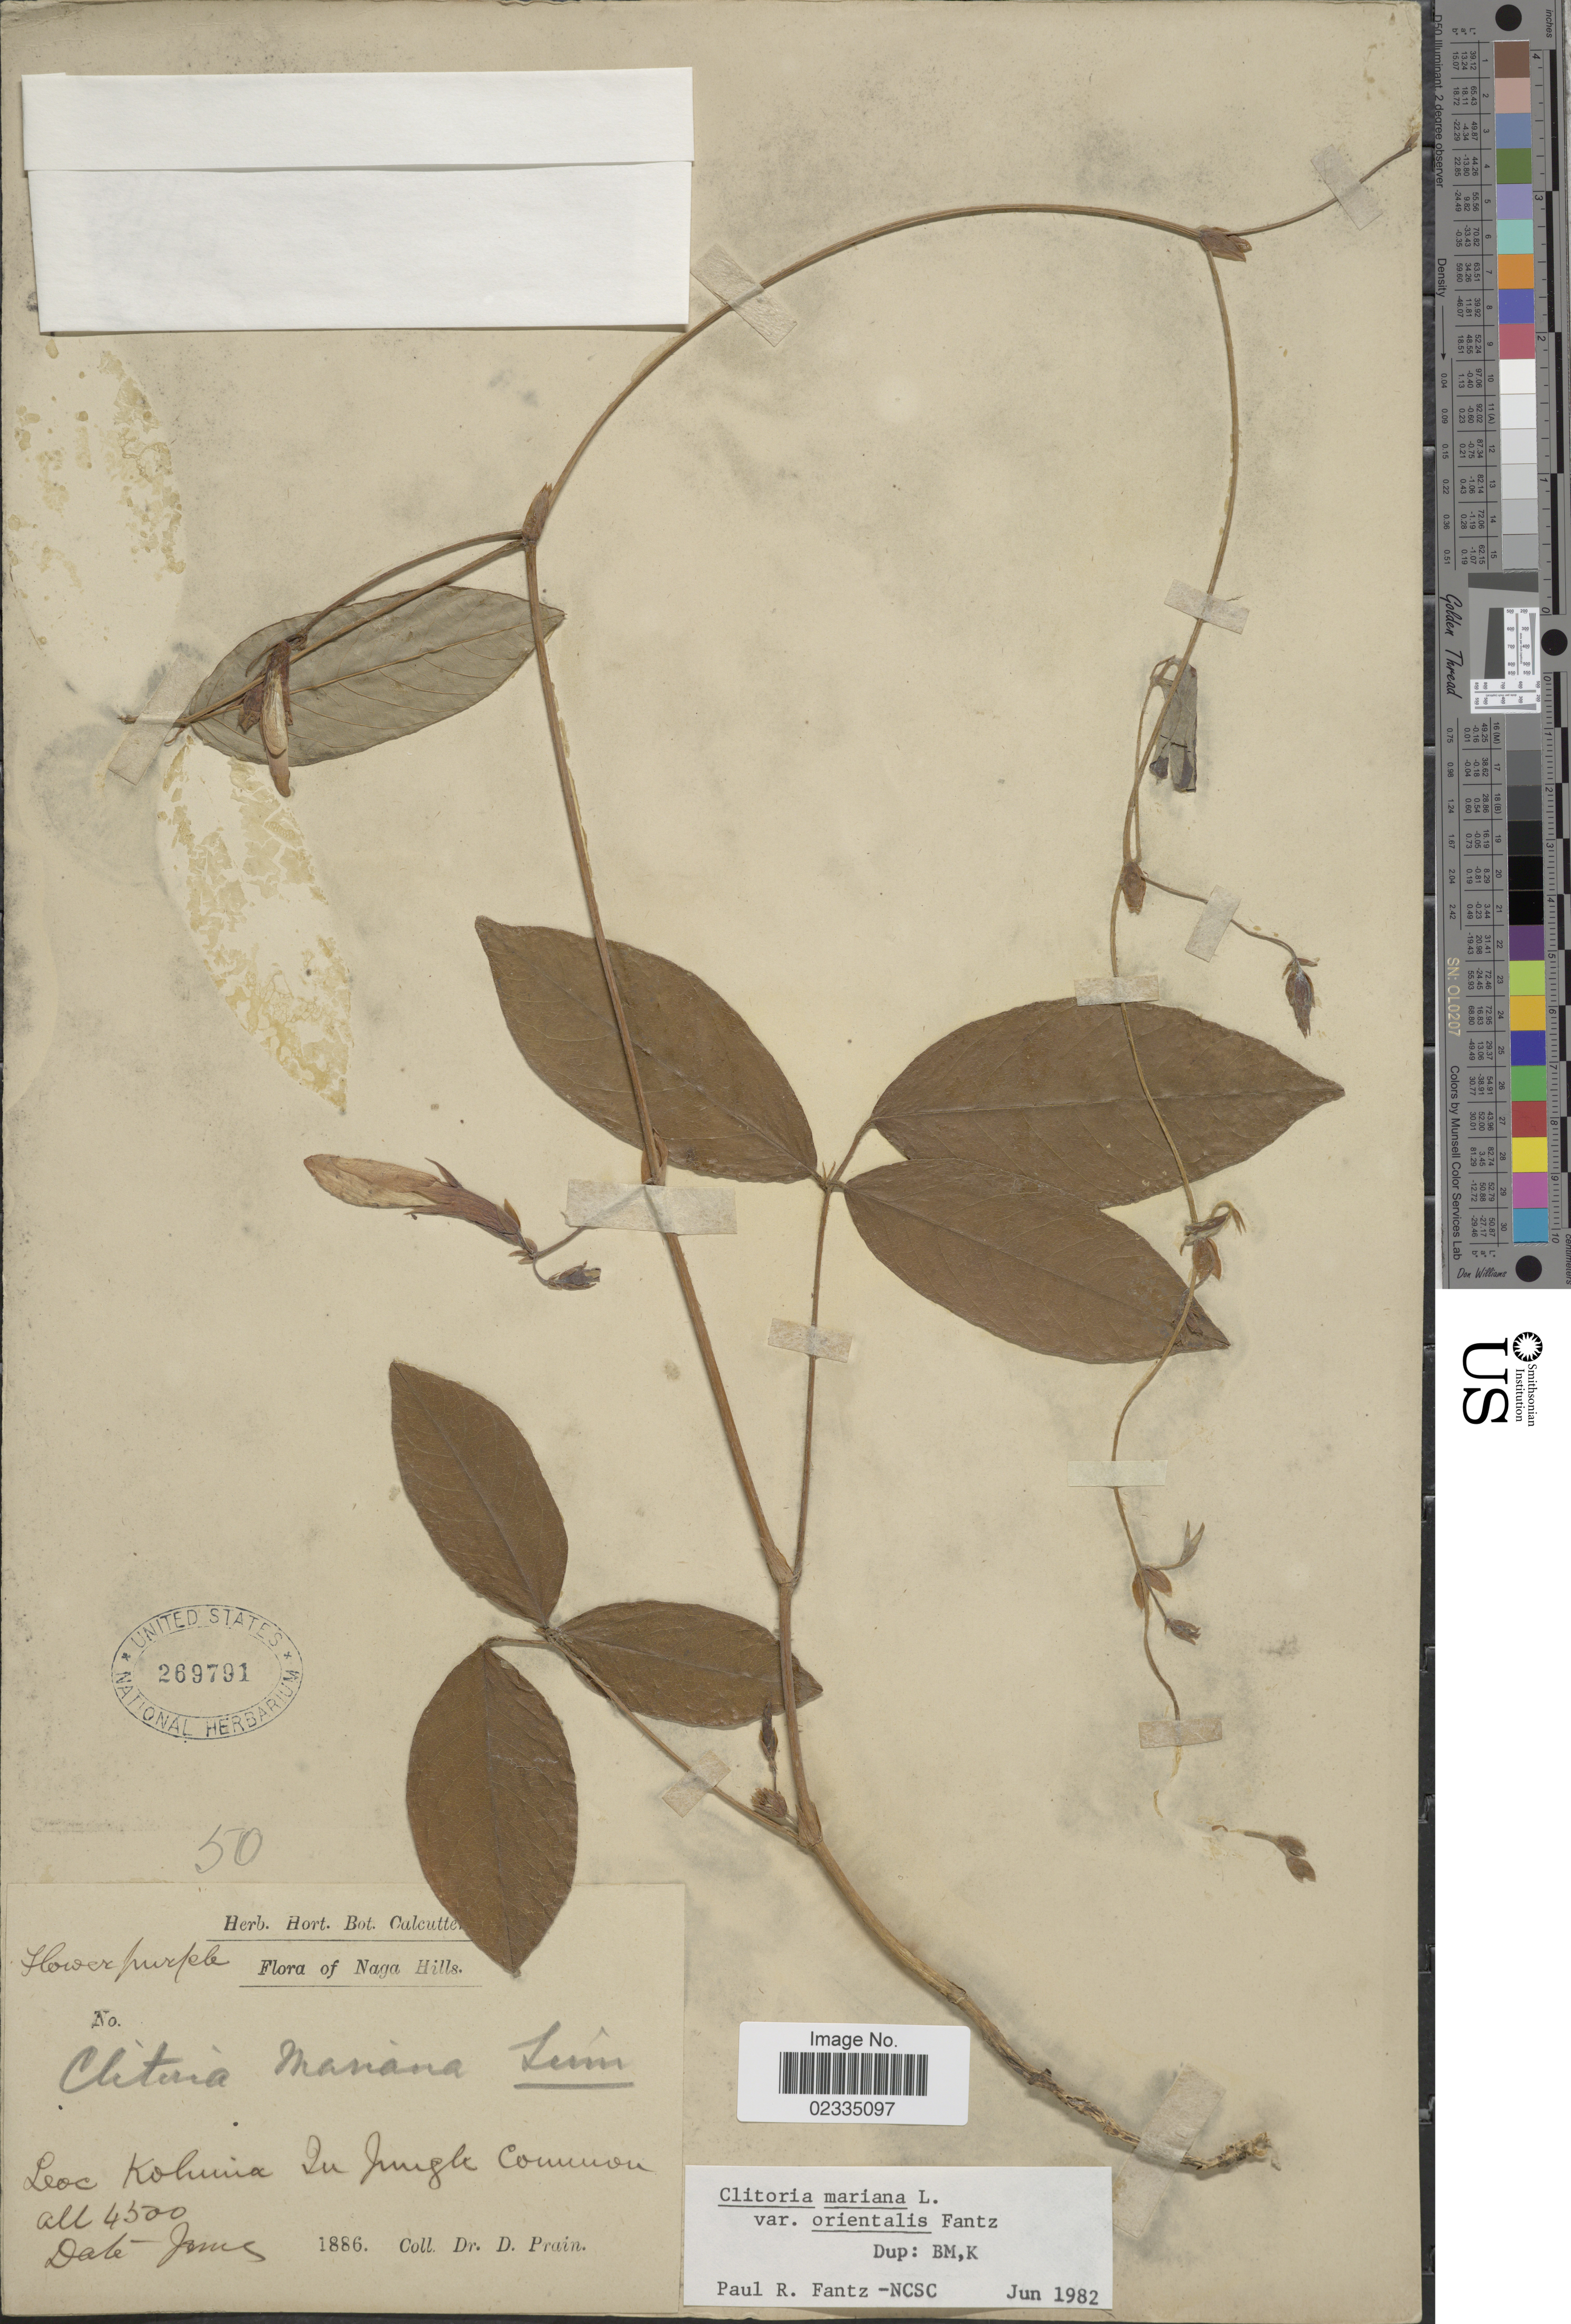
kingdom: Plantae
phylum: Tracheophyta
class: Magnoliopsida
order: Fabales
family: Fabaceae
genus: Clitoria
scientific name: Clitoria mariana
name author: L.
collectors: D. Prain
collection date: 1886-06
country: India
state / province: Nagaland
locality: Naga Hills, Kohima, In jungle common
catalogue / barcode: US 269791